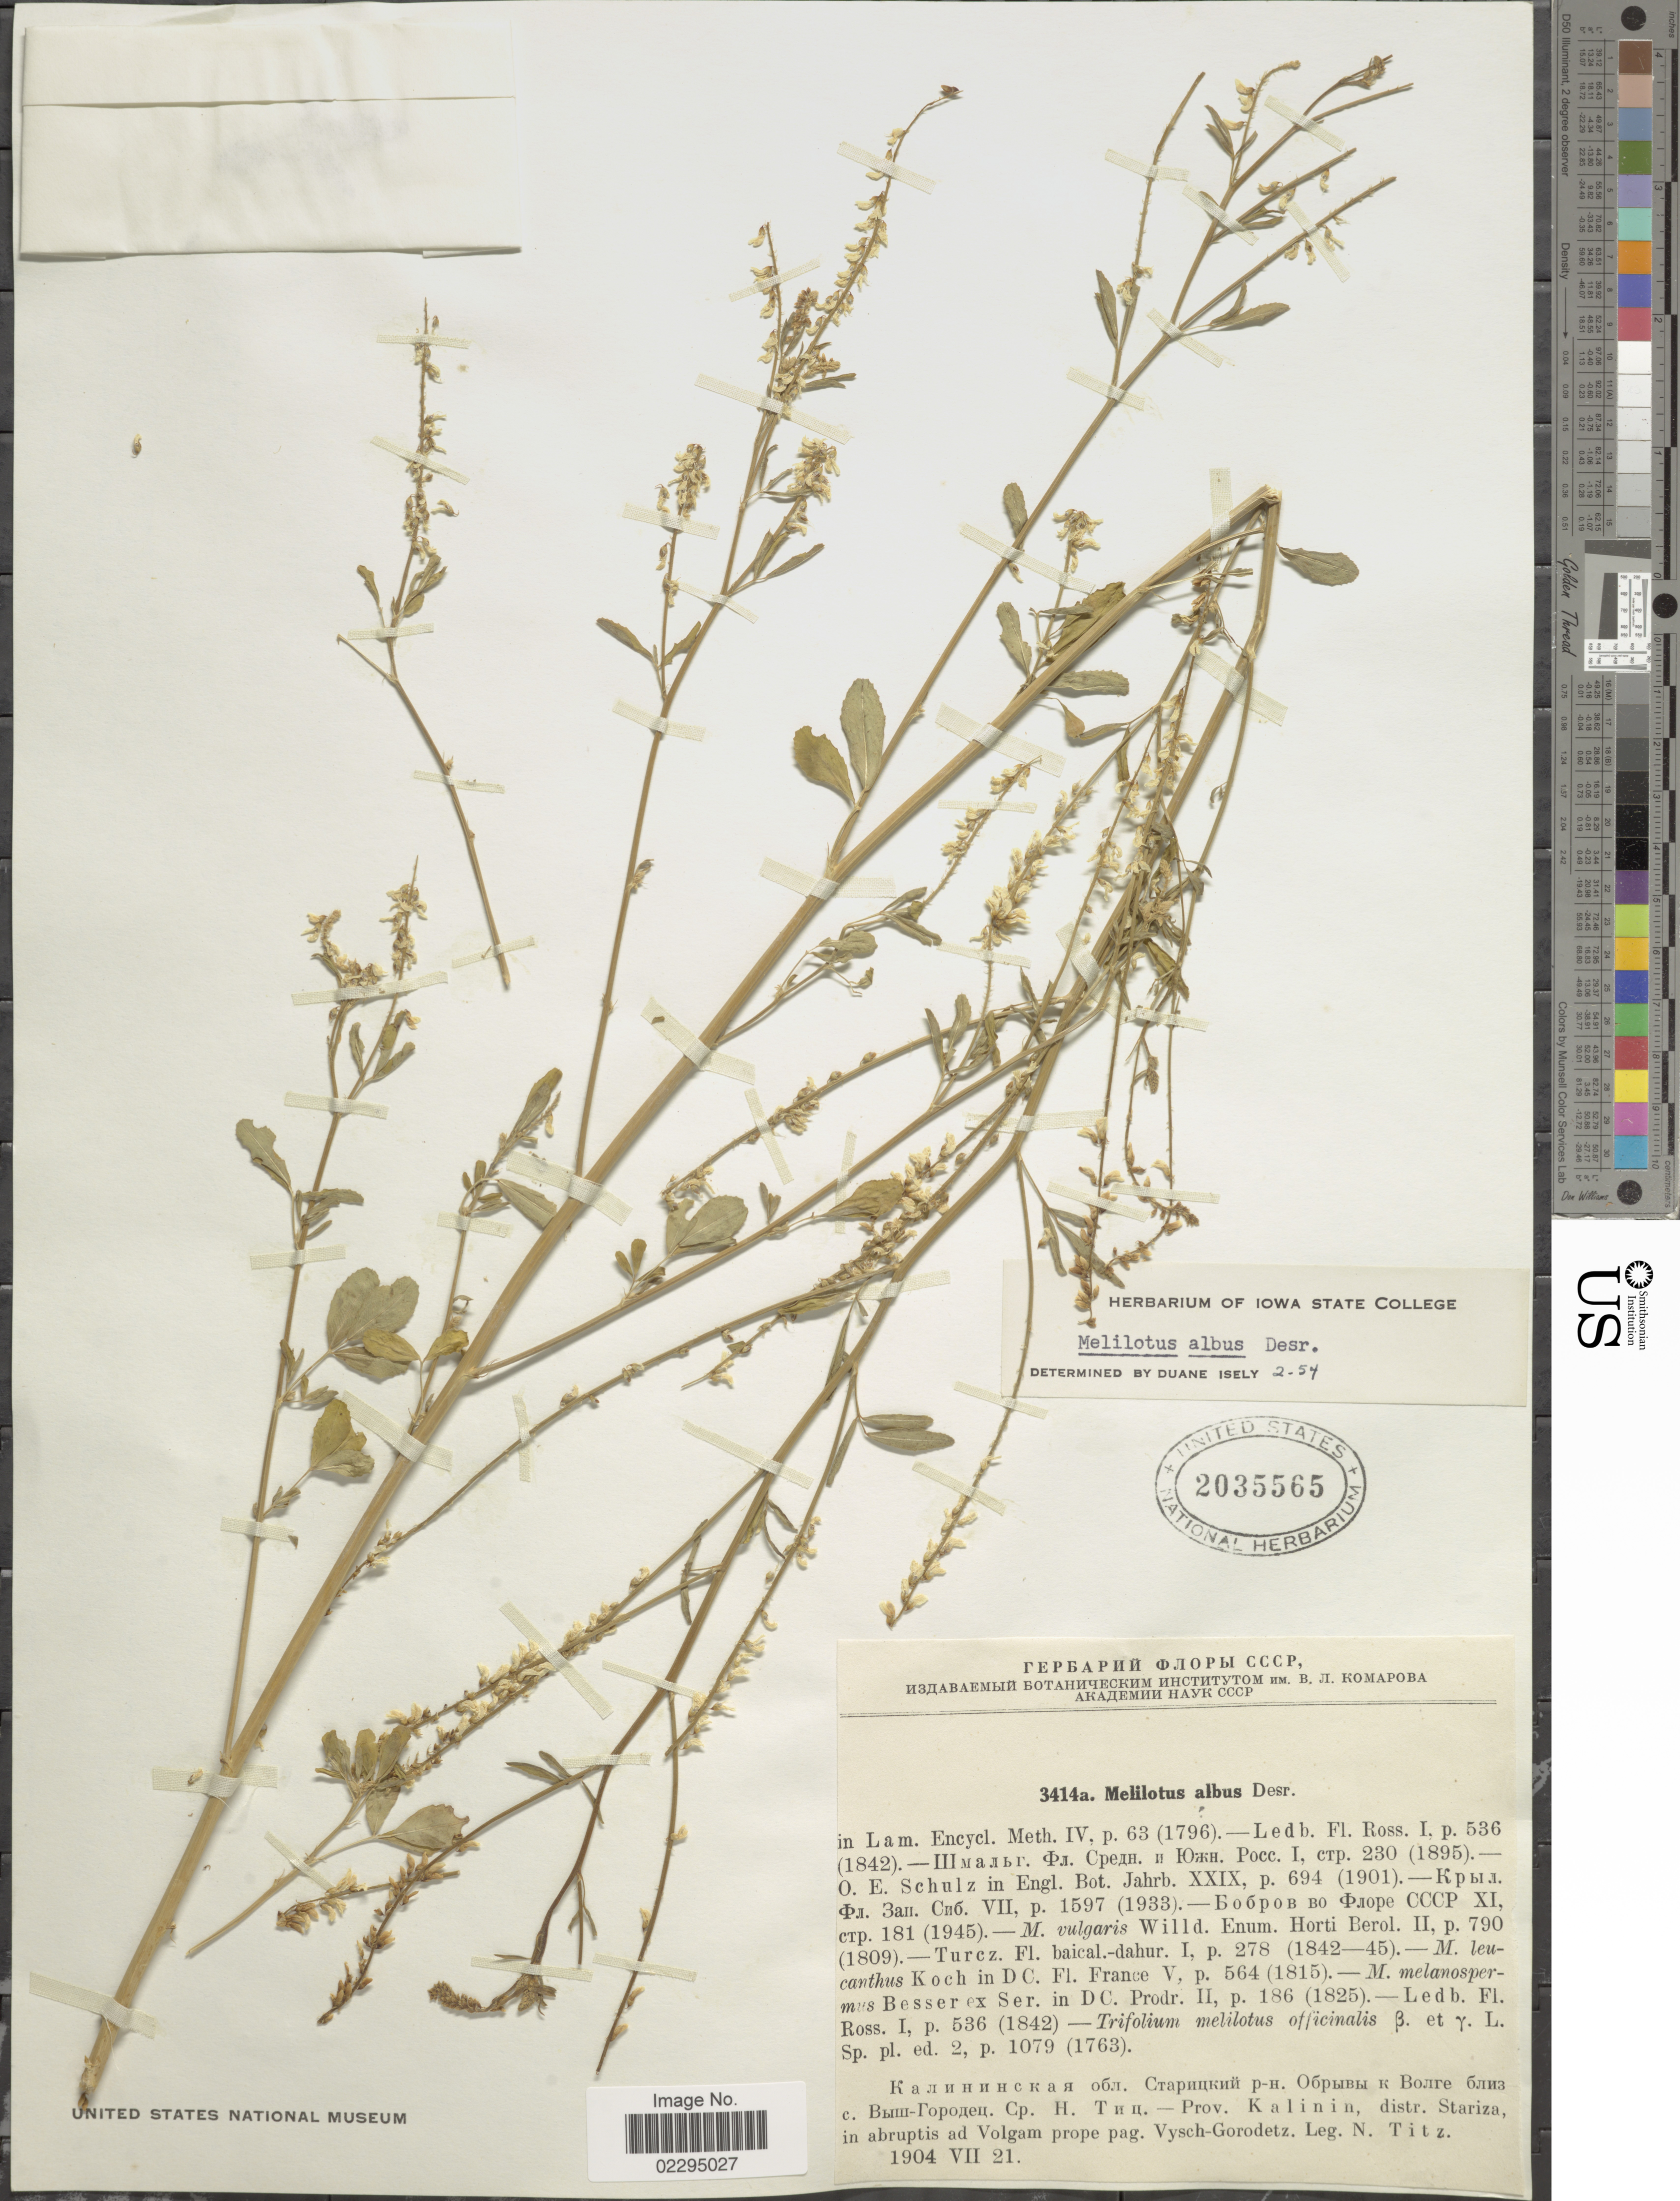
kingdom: Plantae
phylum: Tracheophyta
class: Magnoliopsida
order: Fabales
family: Fabaceae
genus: Melilotus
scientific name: Melilotus albus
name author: Medik.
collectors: N. Titz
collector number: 3414a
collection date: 1904-07-21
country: Russian Federation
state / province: Kaliningrad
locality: Prov, Kalinin, distr. Stariza, in abruptis ad Volgam prope pag. Vysch-Gorodetz.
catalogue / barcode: US 2035565